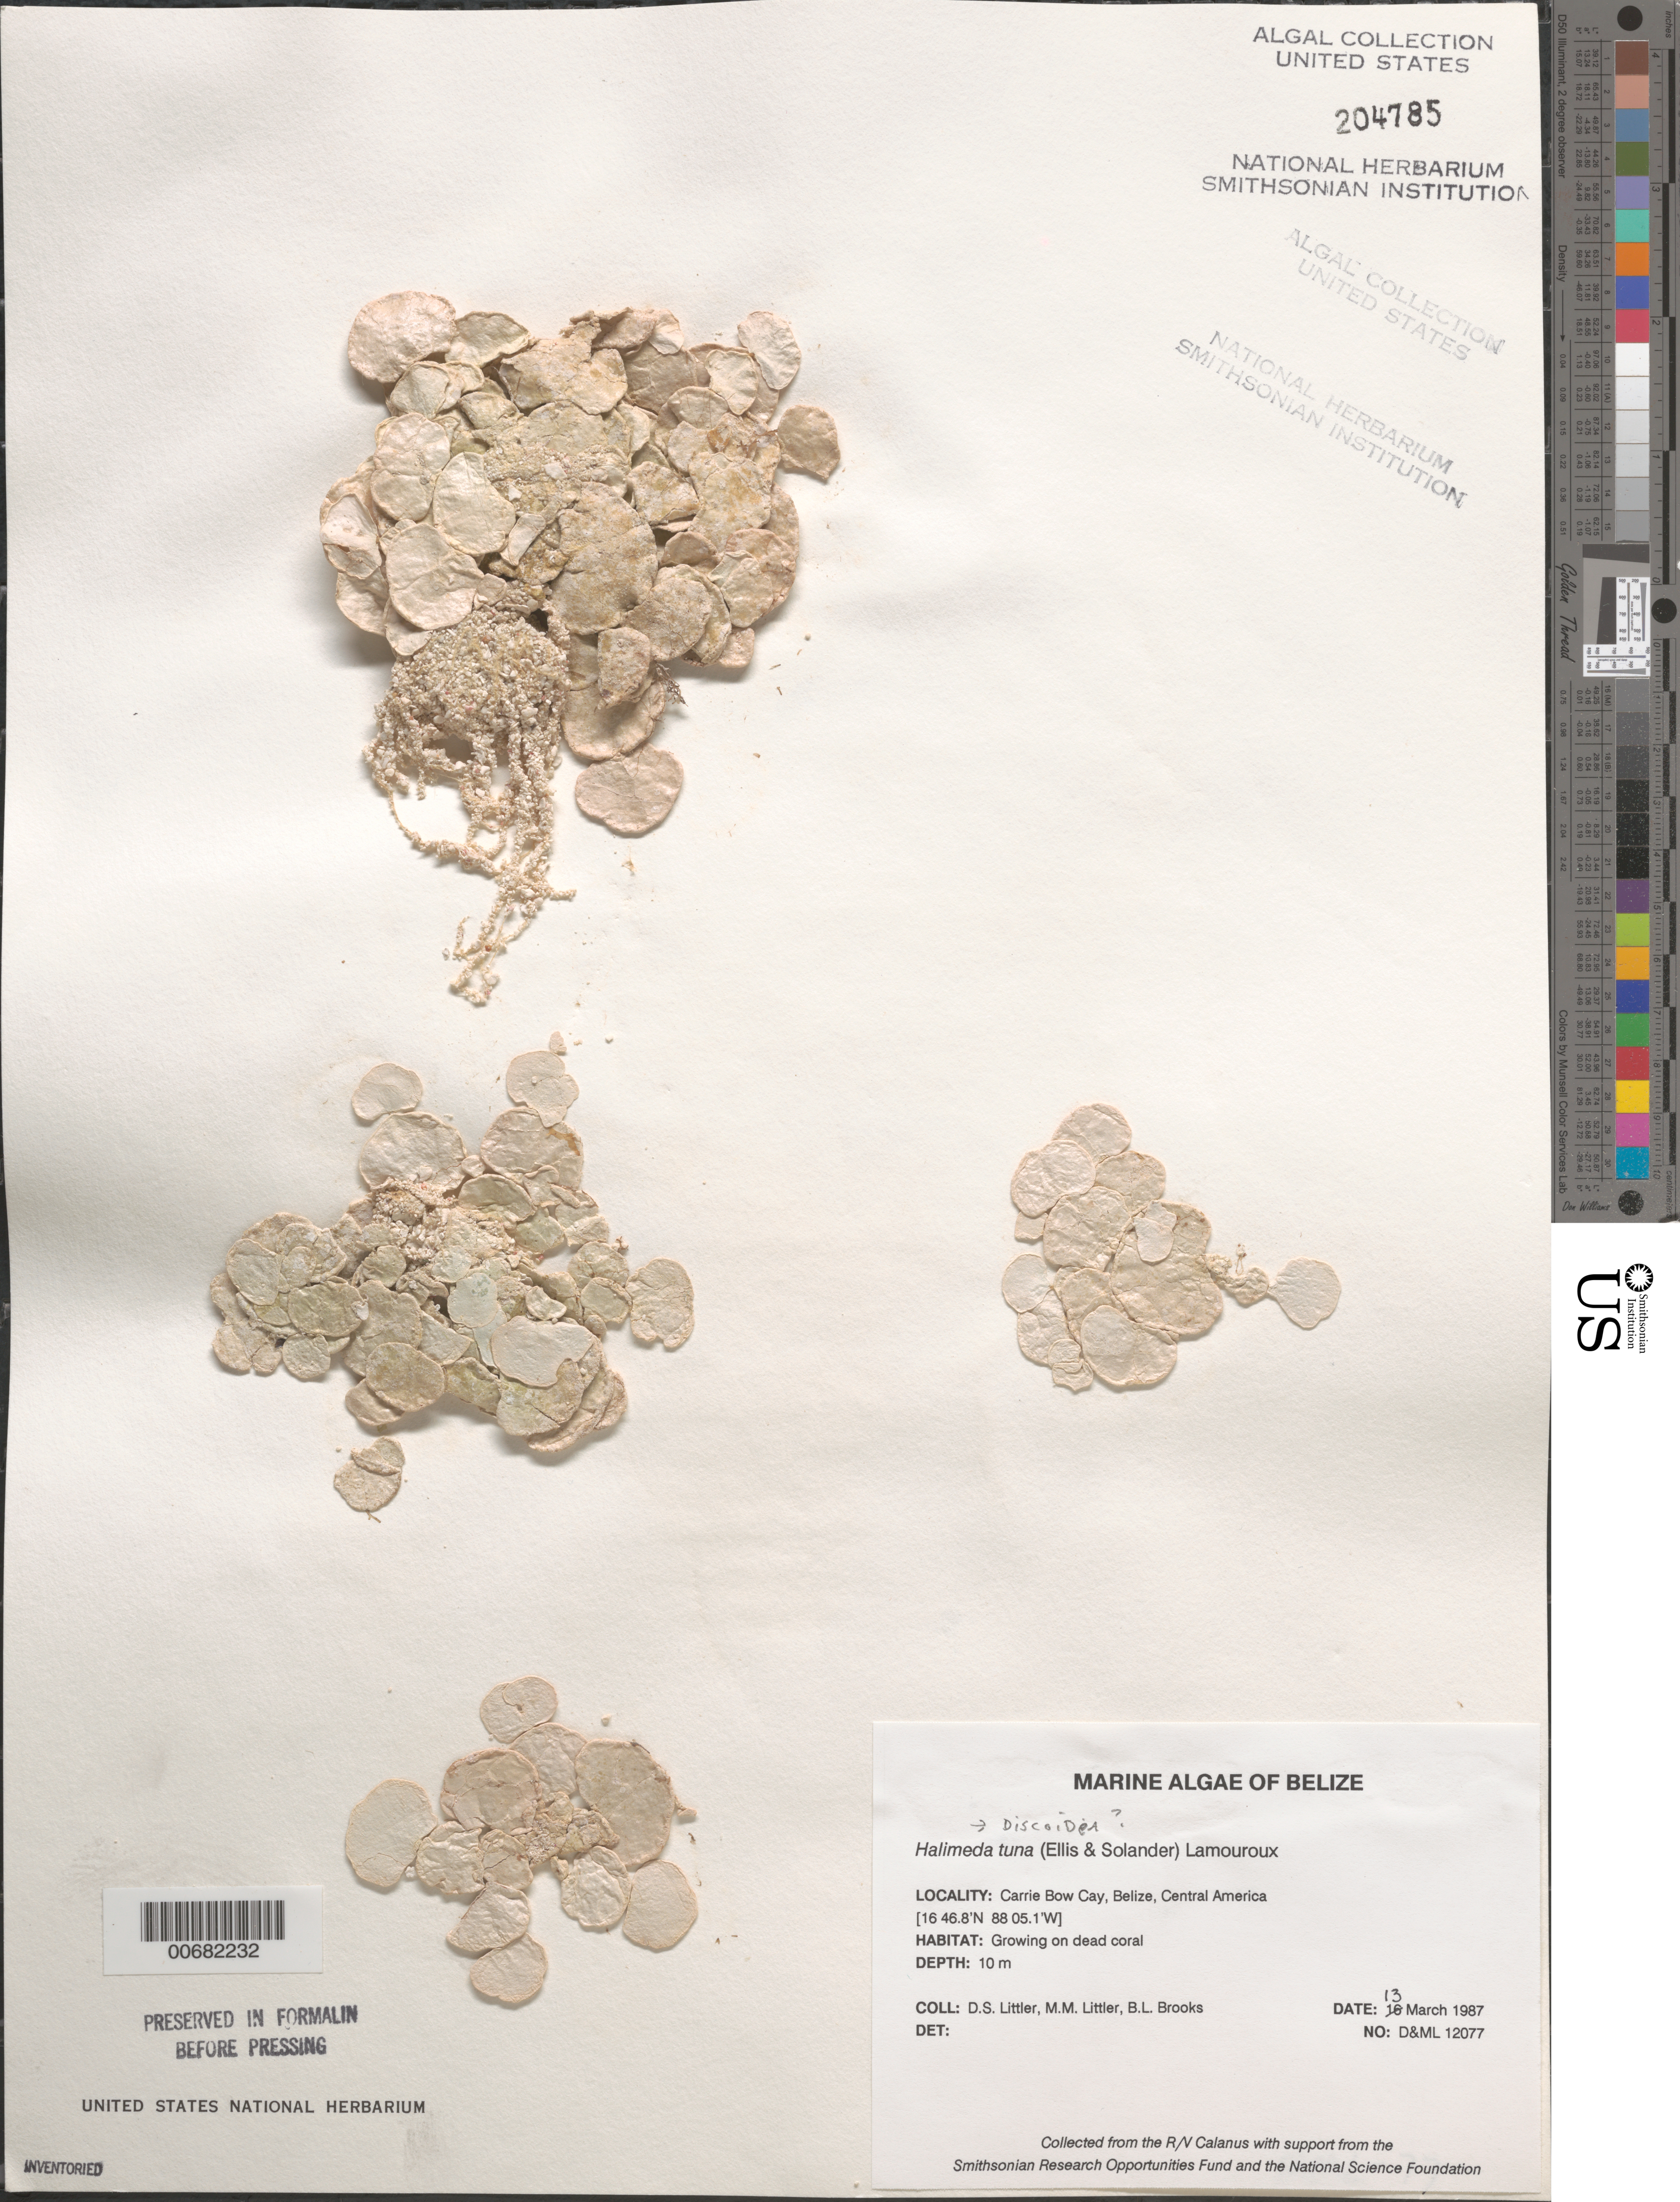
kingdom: Plantae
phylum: Chlorophyta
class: Ulvophyceae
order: Bryopsidales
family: Halimedaceae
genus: Halimeda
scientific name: Halimeda discoidea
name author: Decne.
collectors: D. S. Littler, M. M. Littler & B. Brooks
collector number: D&ML 12077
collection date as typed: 13 Mar 1987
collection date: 1987-03-13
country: Belize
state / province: Stann Creek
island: Carrie Bow Cay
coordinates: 16 46.8' N, 88 05.1' W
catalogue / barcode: US 204785